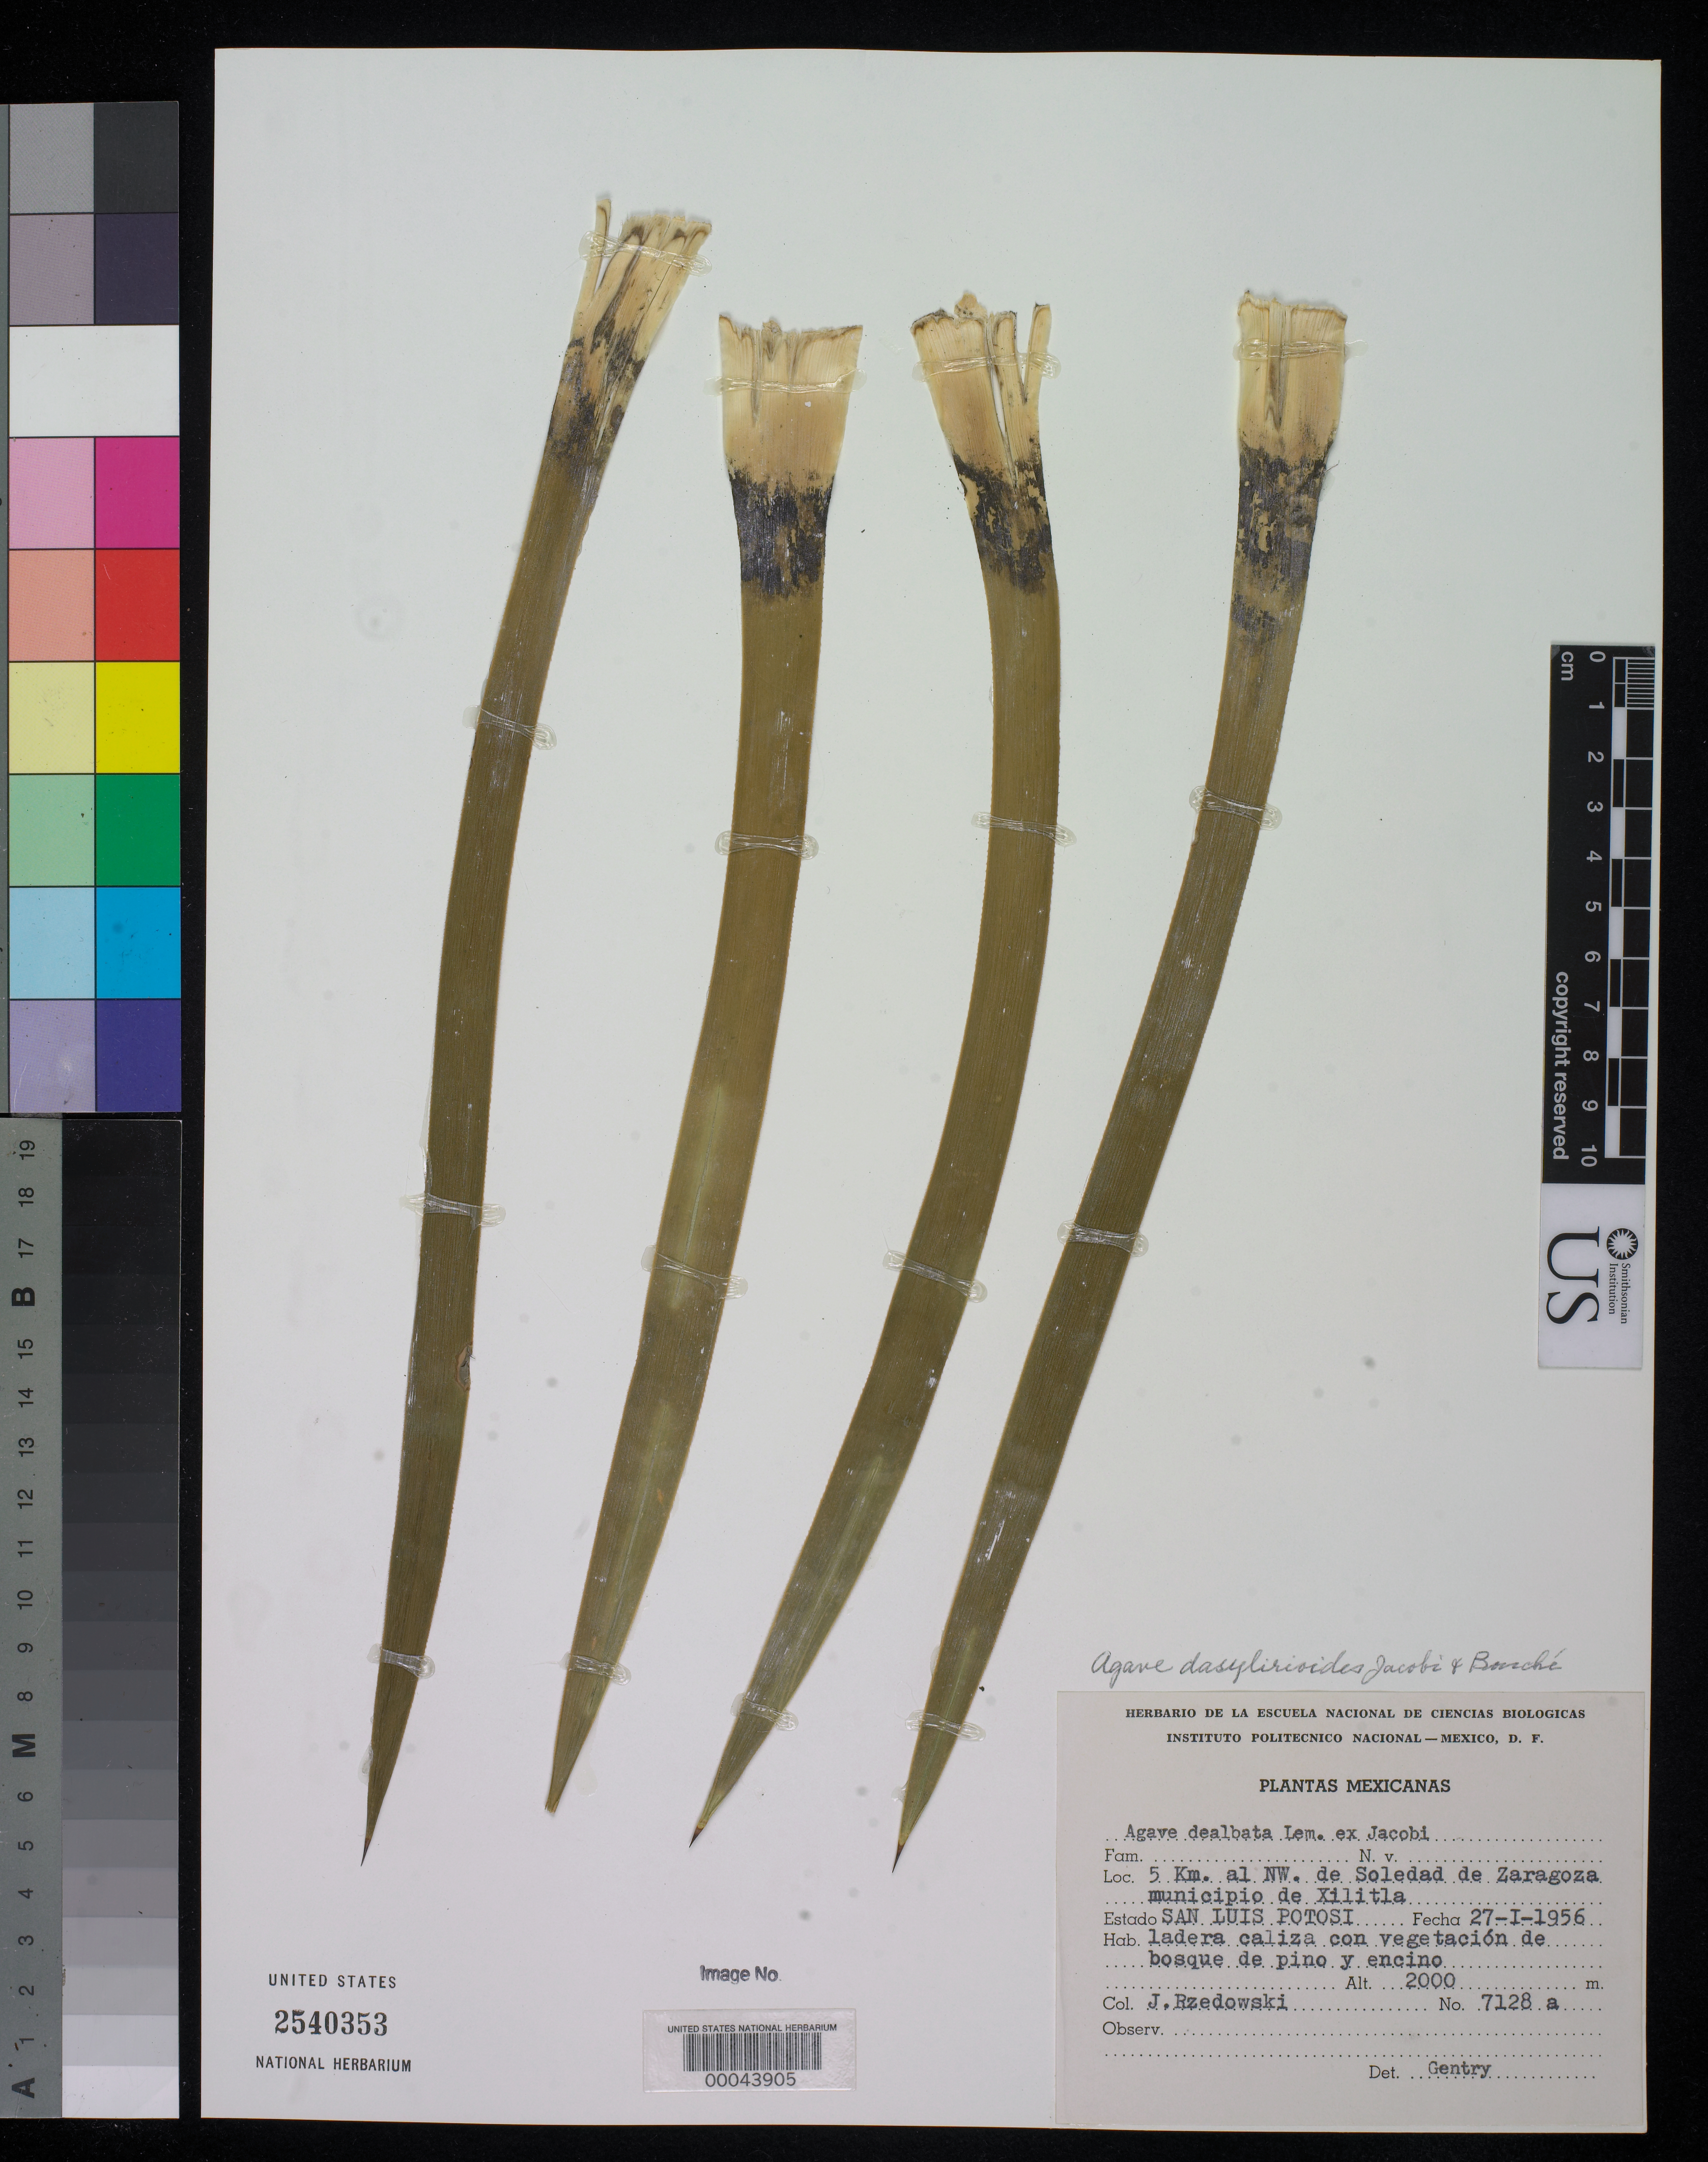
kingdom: Plantae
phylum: Tracheophyta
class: Liliopsida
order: Asparagales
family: Asparagaceae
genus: Agave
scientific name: Agave dasylirioides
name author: Jacobi & C.D. Bouché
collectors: J. Rzedowski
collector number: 7128a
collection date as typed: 27 Jan 1956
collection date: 1956-01-27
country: Mexico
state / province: San Luis Potosí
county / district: Xilitla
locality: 5 km NW of the Soledad de Zaragoza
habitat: Slopes with the vegetation of oak and pine woods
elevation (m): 610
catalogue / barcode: US 2540353